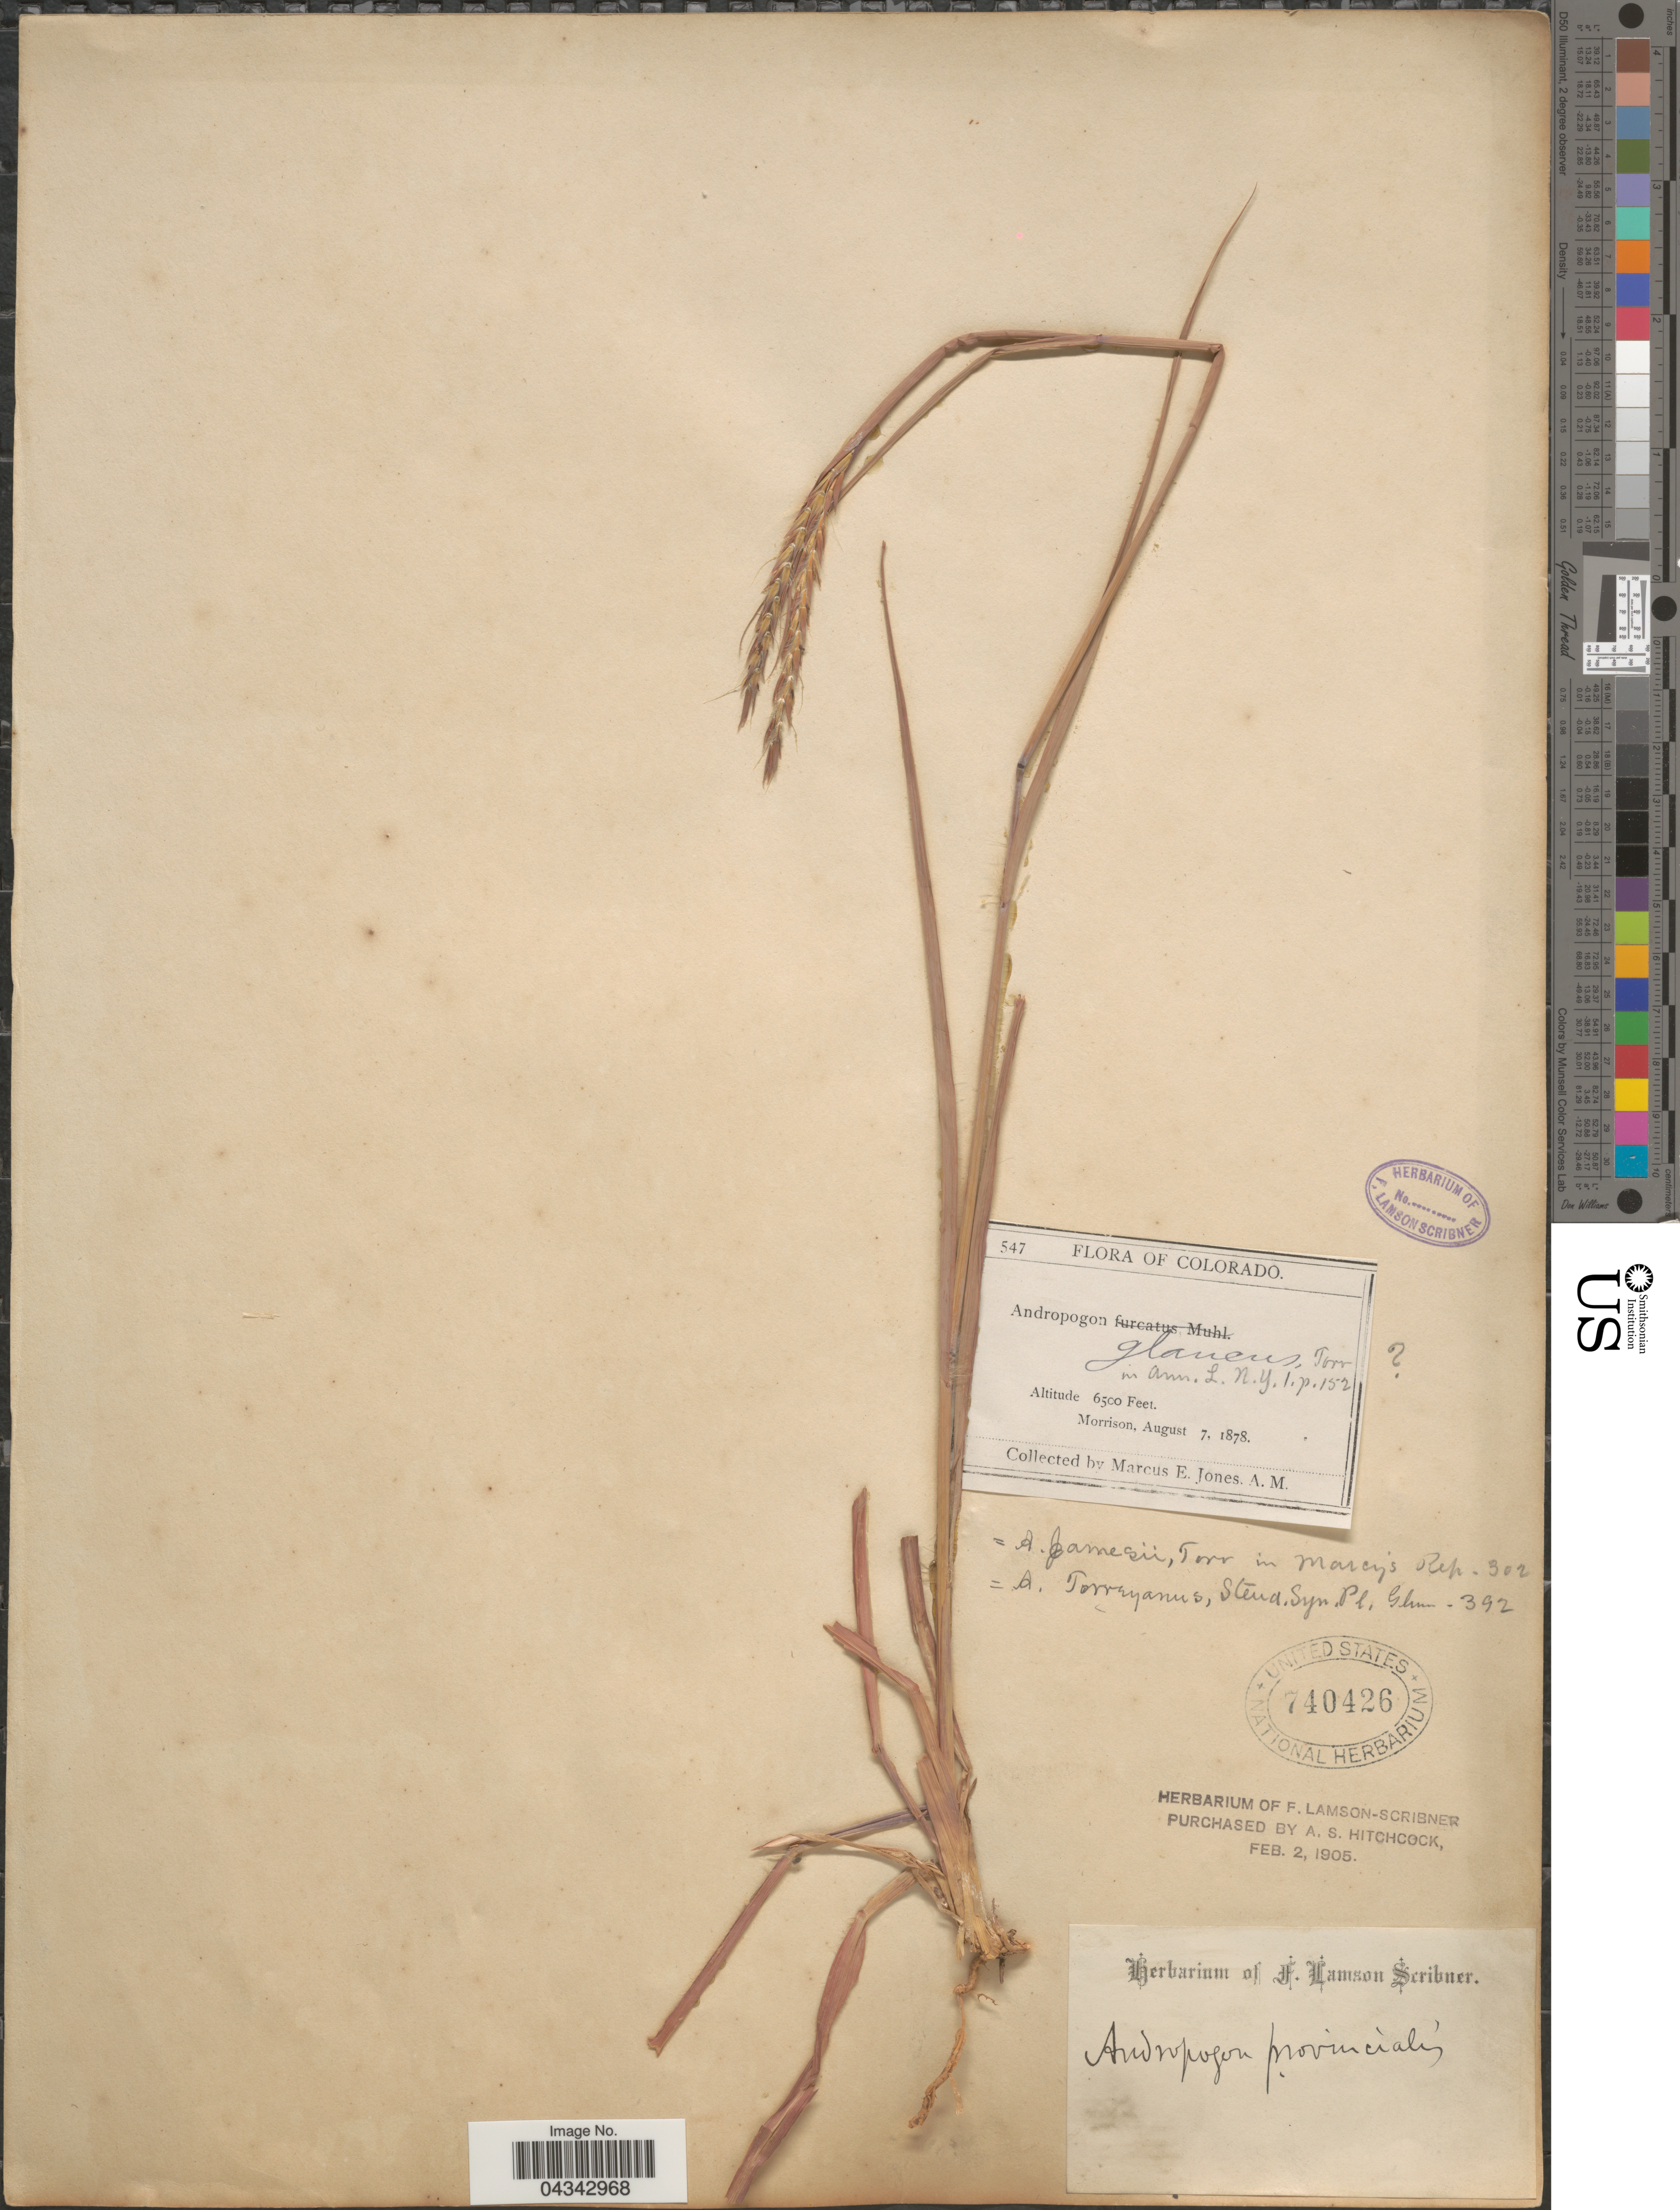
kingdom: Plantae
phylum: Tracheophyta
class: Liliopsida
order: Poales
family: Poaceae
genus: Andropogon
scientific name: Andropogon gerardii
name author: Vitman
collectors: M. E. Jones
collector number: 547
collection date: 1878-08-07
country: United States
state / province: Colorado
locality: Morrison.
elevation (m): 1981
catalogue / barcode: US 740426